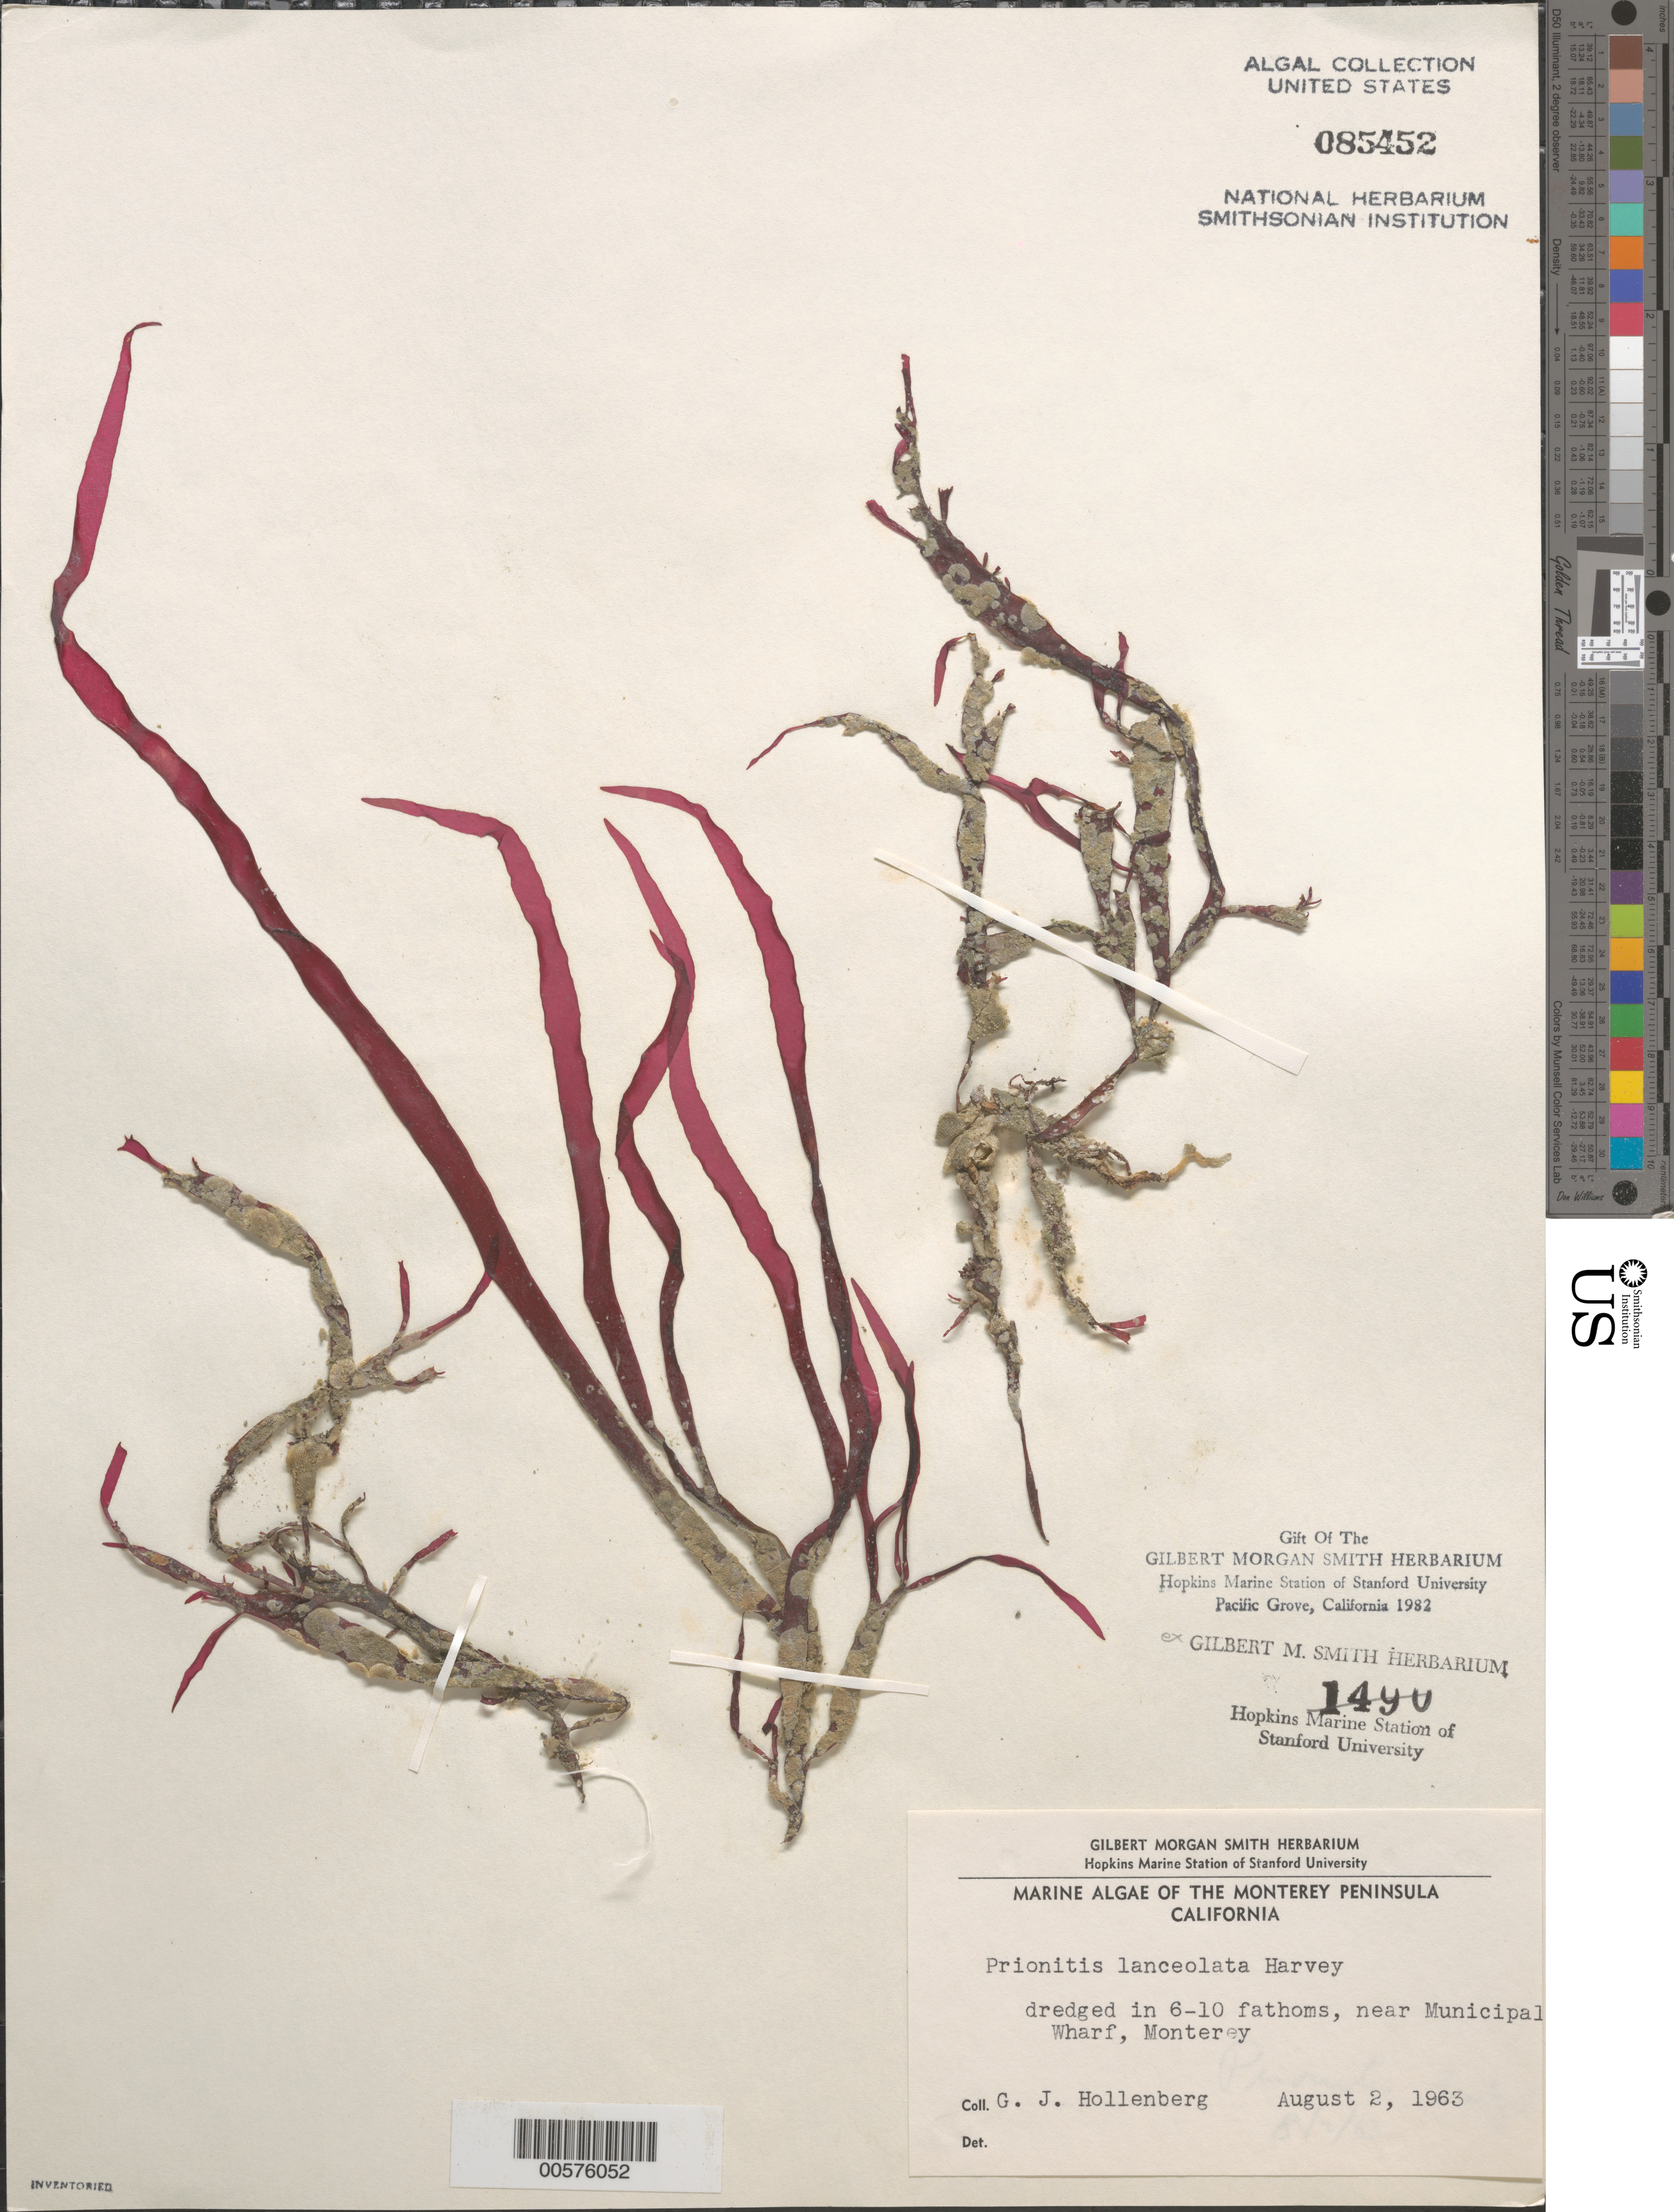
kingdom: Plantae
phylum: Rhodophyta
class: Florideophyceae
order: Cryptonemiales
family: Cryptonemiaceae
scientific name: Prionitis lanceolata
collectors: G. Hollenberg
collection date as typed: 02 Aug 1963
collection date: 1963-08-02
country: United States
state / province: California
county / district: Monterey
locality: Monterey, near Municipal Wharf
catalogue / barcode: US 85452